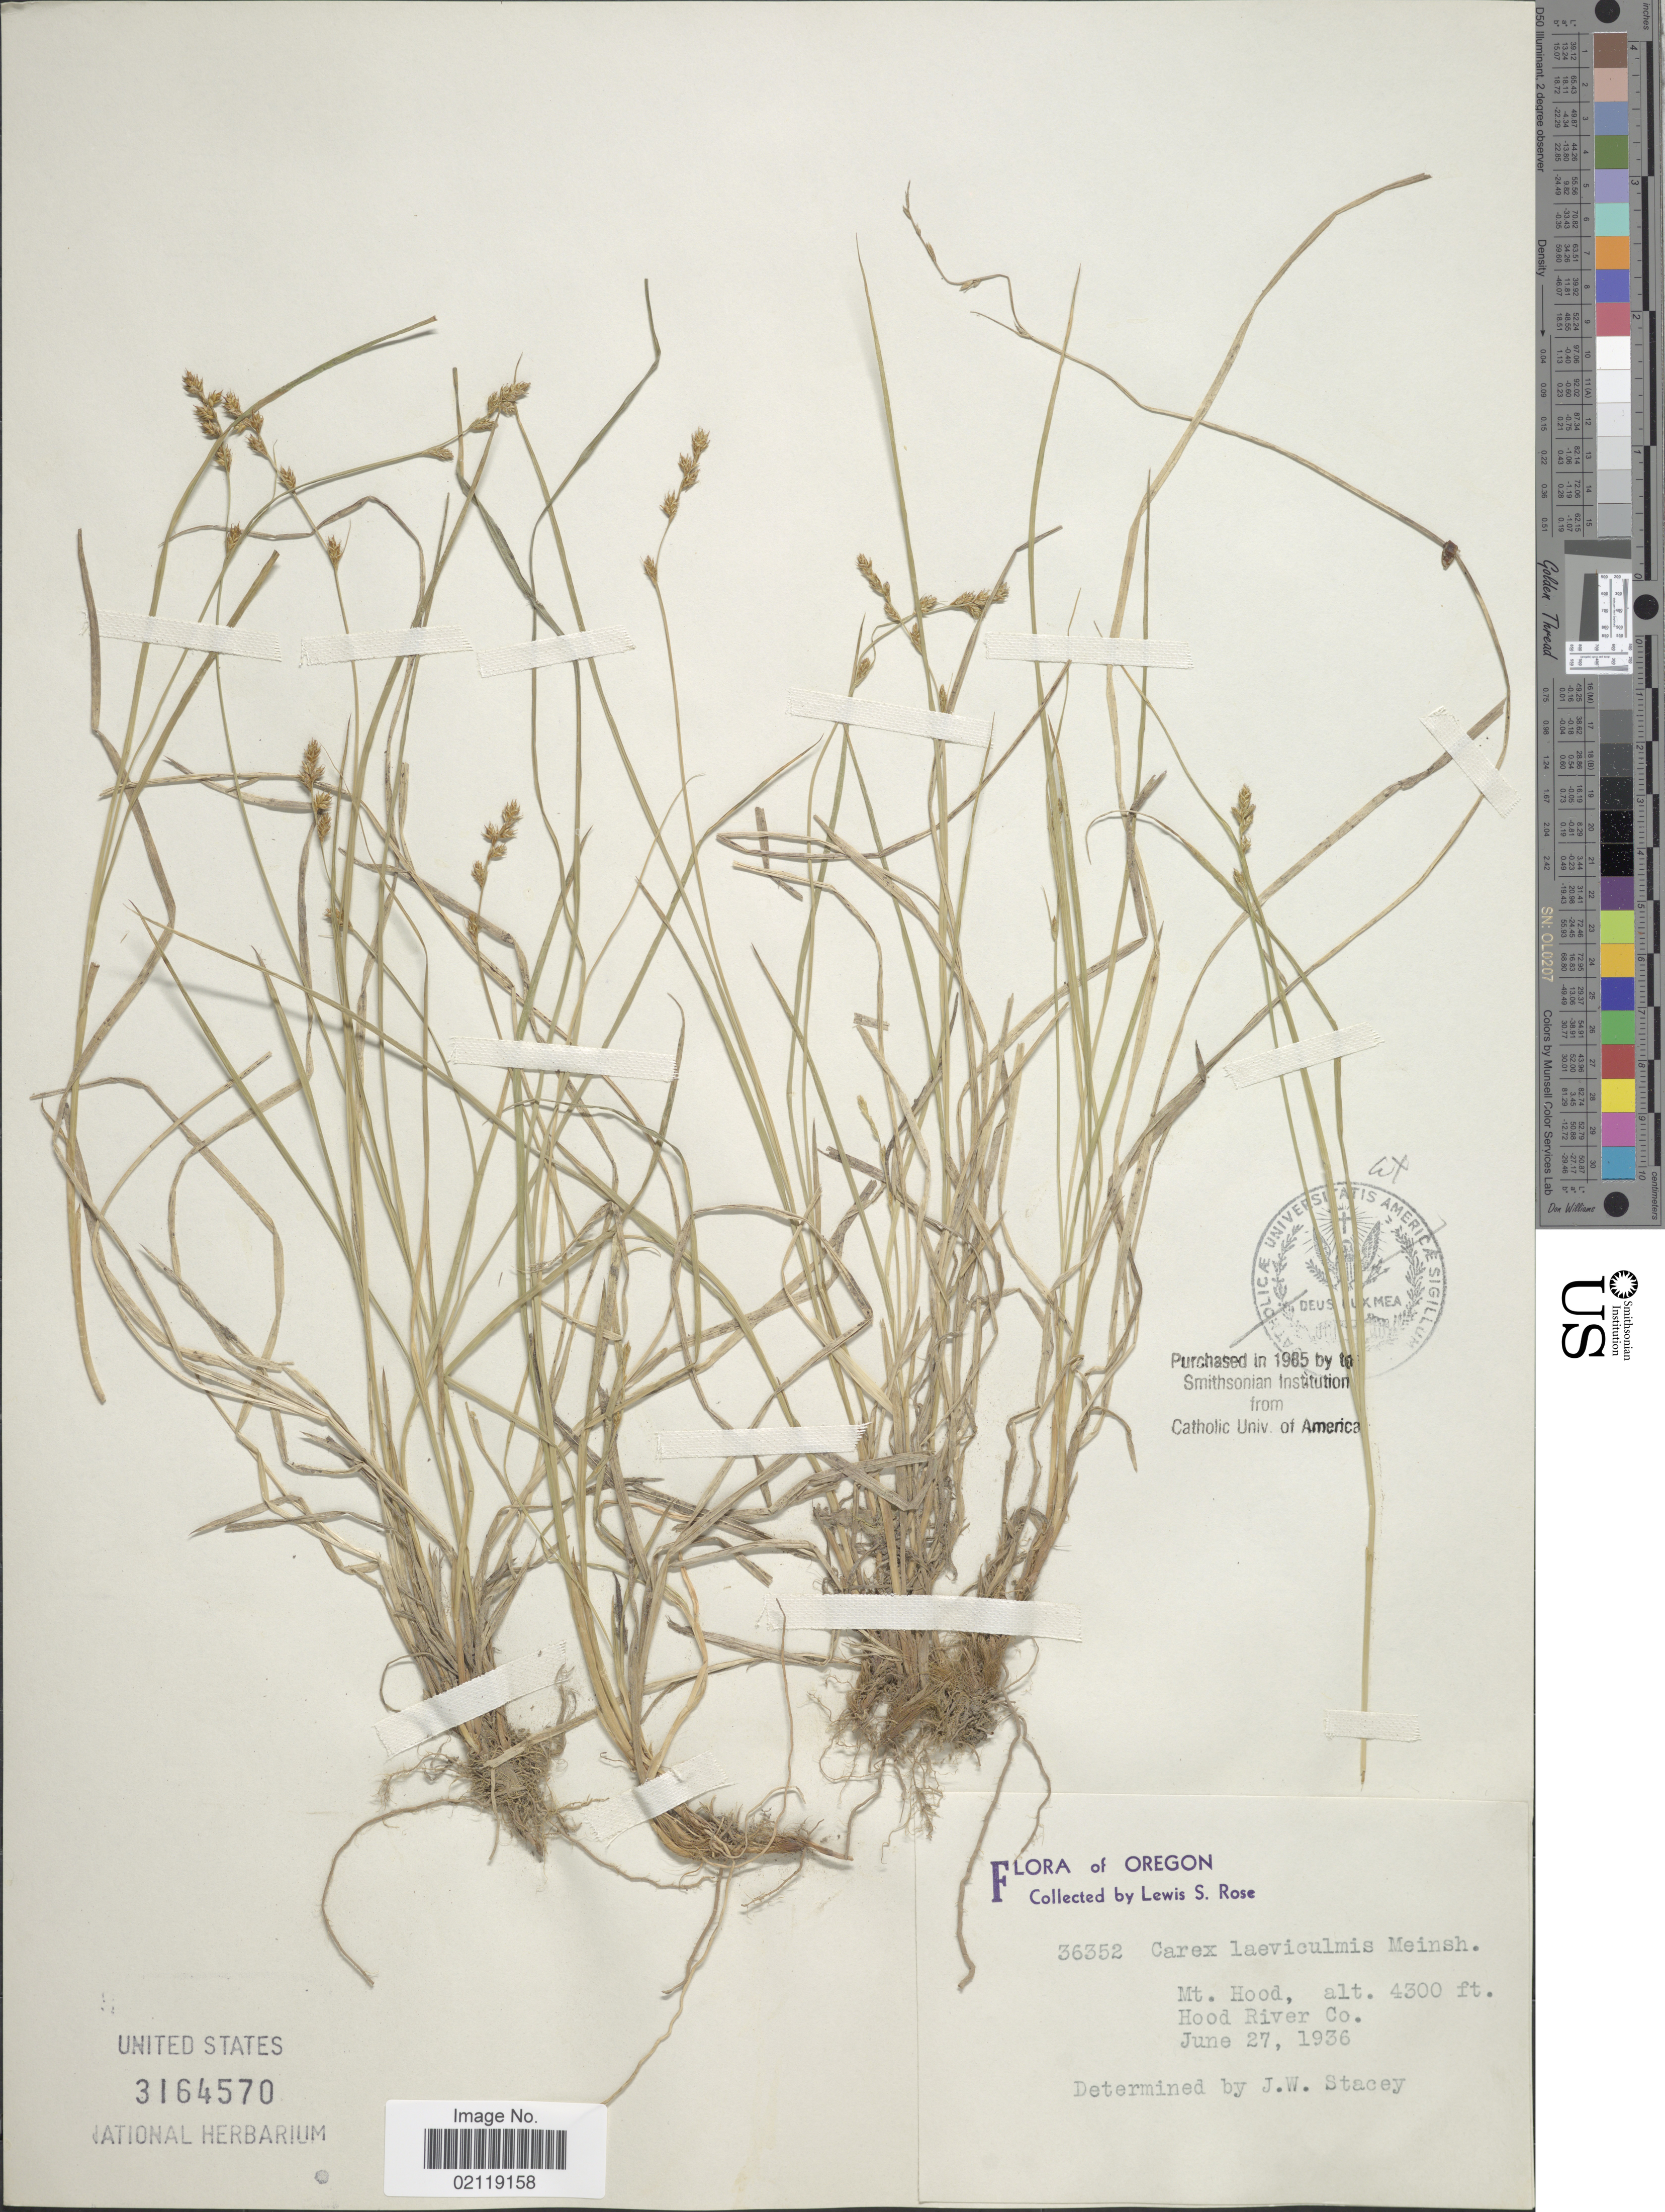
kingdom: Plantae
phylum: Tracheophyta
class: Liliopsida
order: Poales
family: Cyperaceae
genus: Carex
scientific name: Carex laeviculmis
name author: Meinsh.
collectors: L. S. Rose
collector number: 36352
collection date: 1936-06-27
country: United States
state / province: Oregon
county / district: Hood River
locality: Mt. Hood. Hood River Co.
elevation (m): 1311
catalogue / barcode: US 3164570